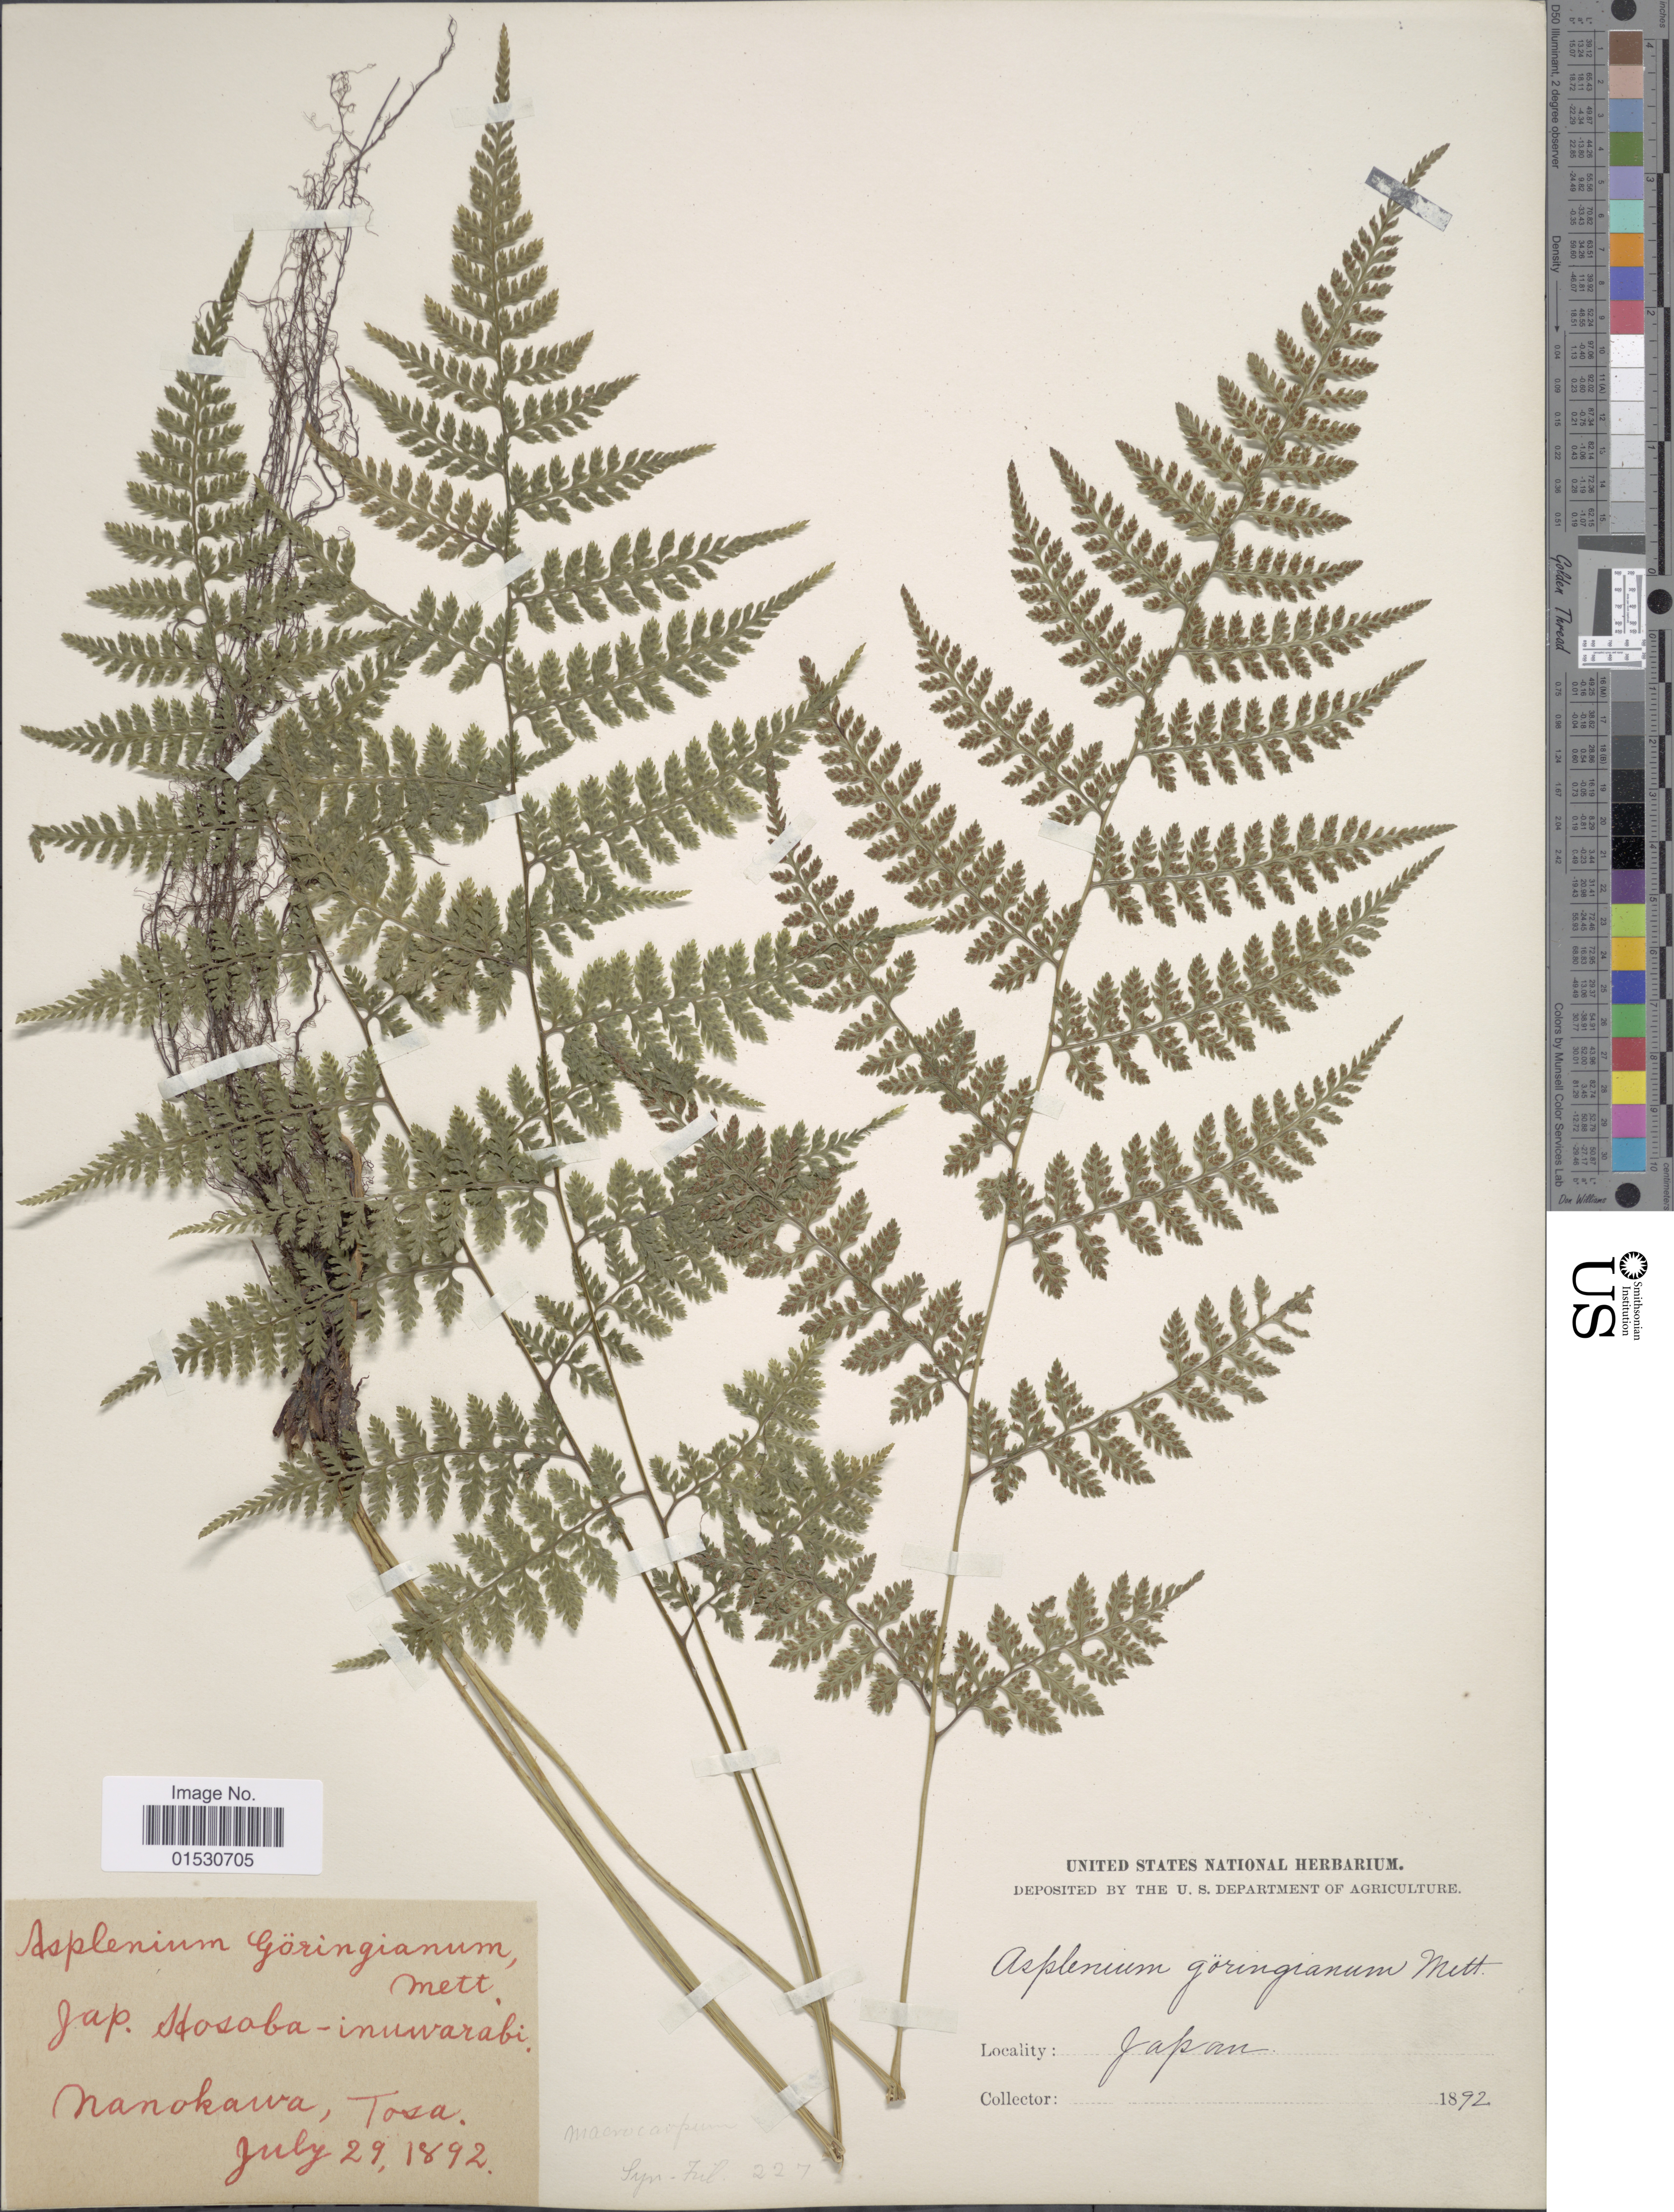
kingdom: Plantae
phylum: Tracheophyta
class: Polypodiopsida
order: Polypodiales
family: Athyriaceae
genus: Athyrium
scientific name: Athyrium iseanum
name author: Rosenst.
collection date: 1892-07-29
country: Japan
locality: Nanokawa, Tosa